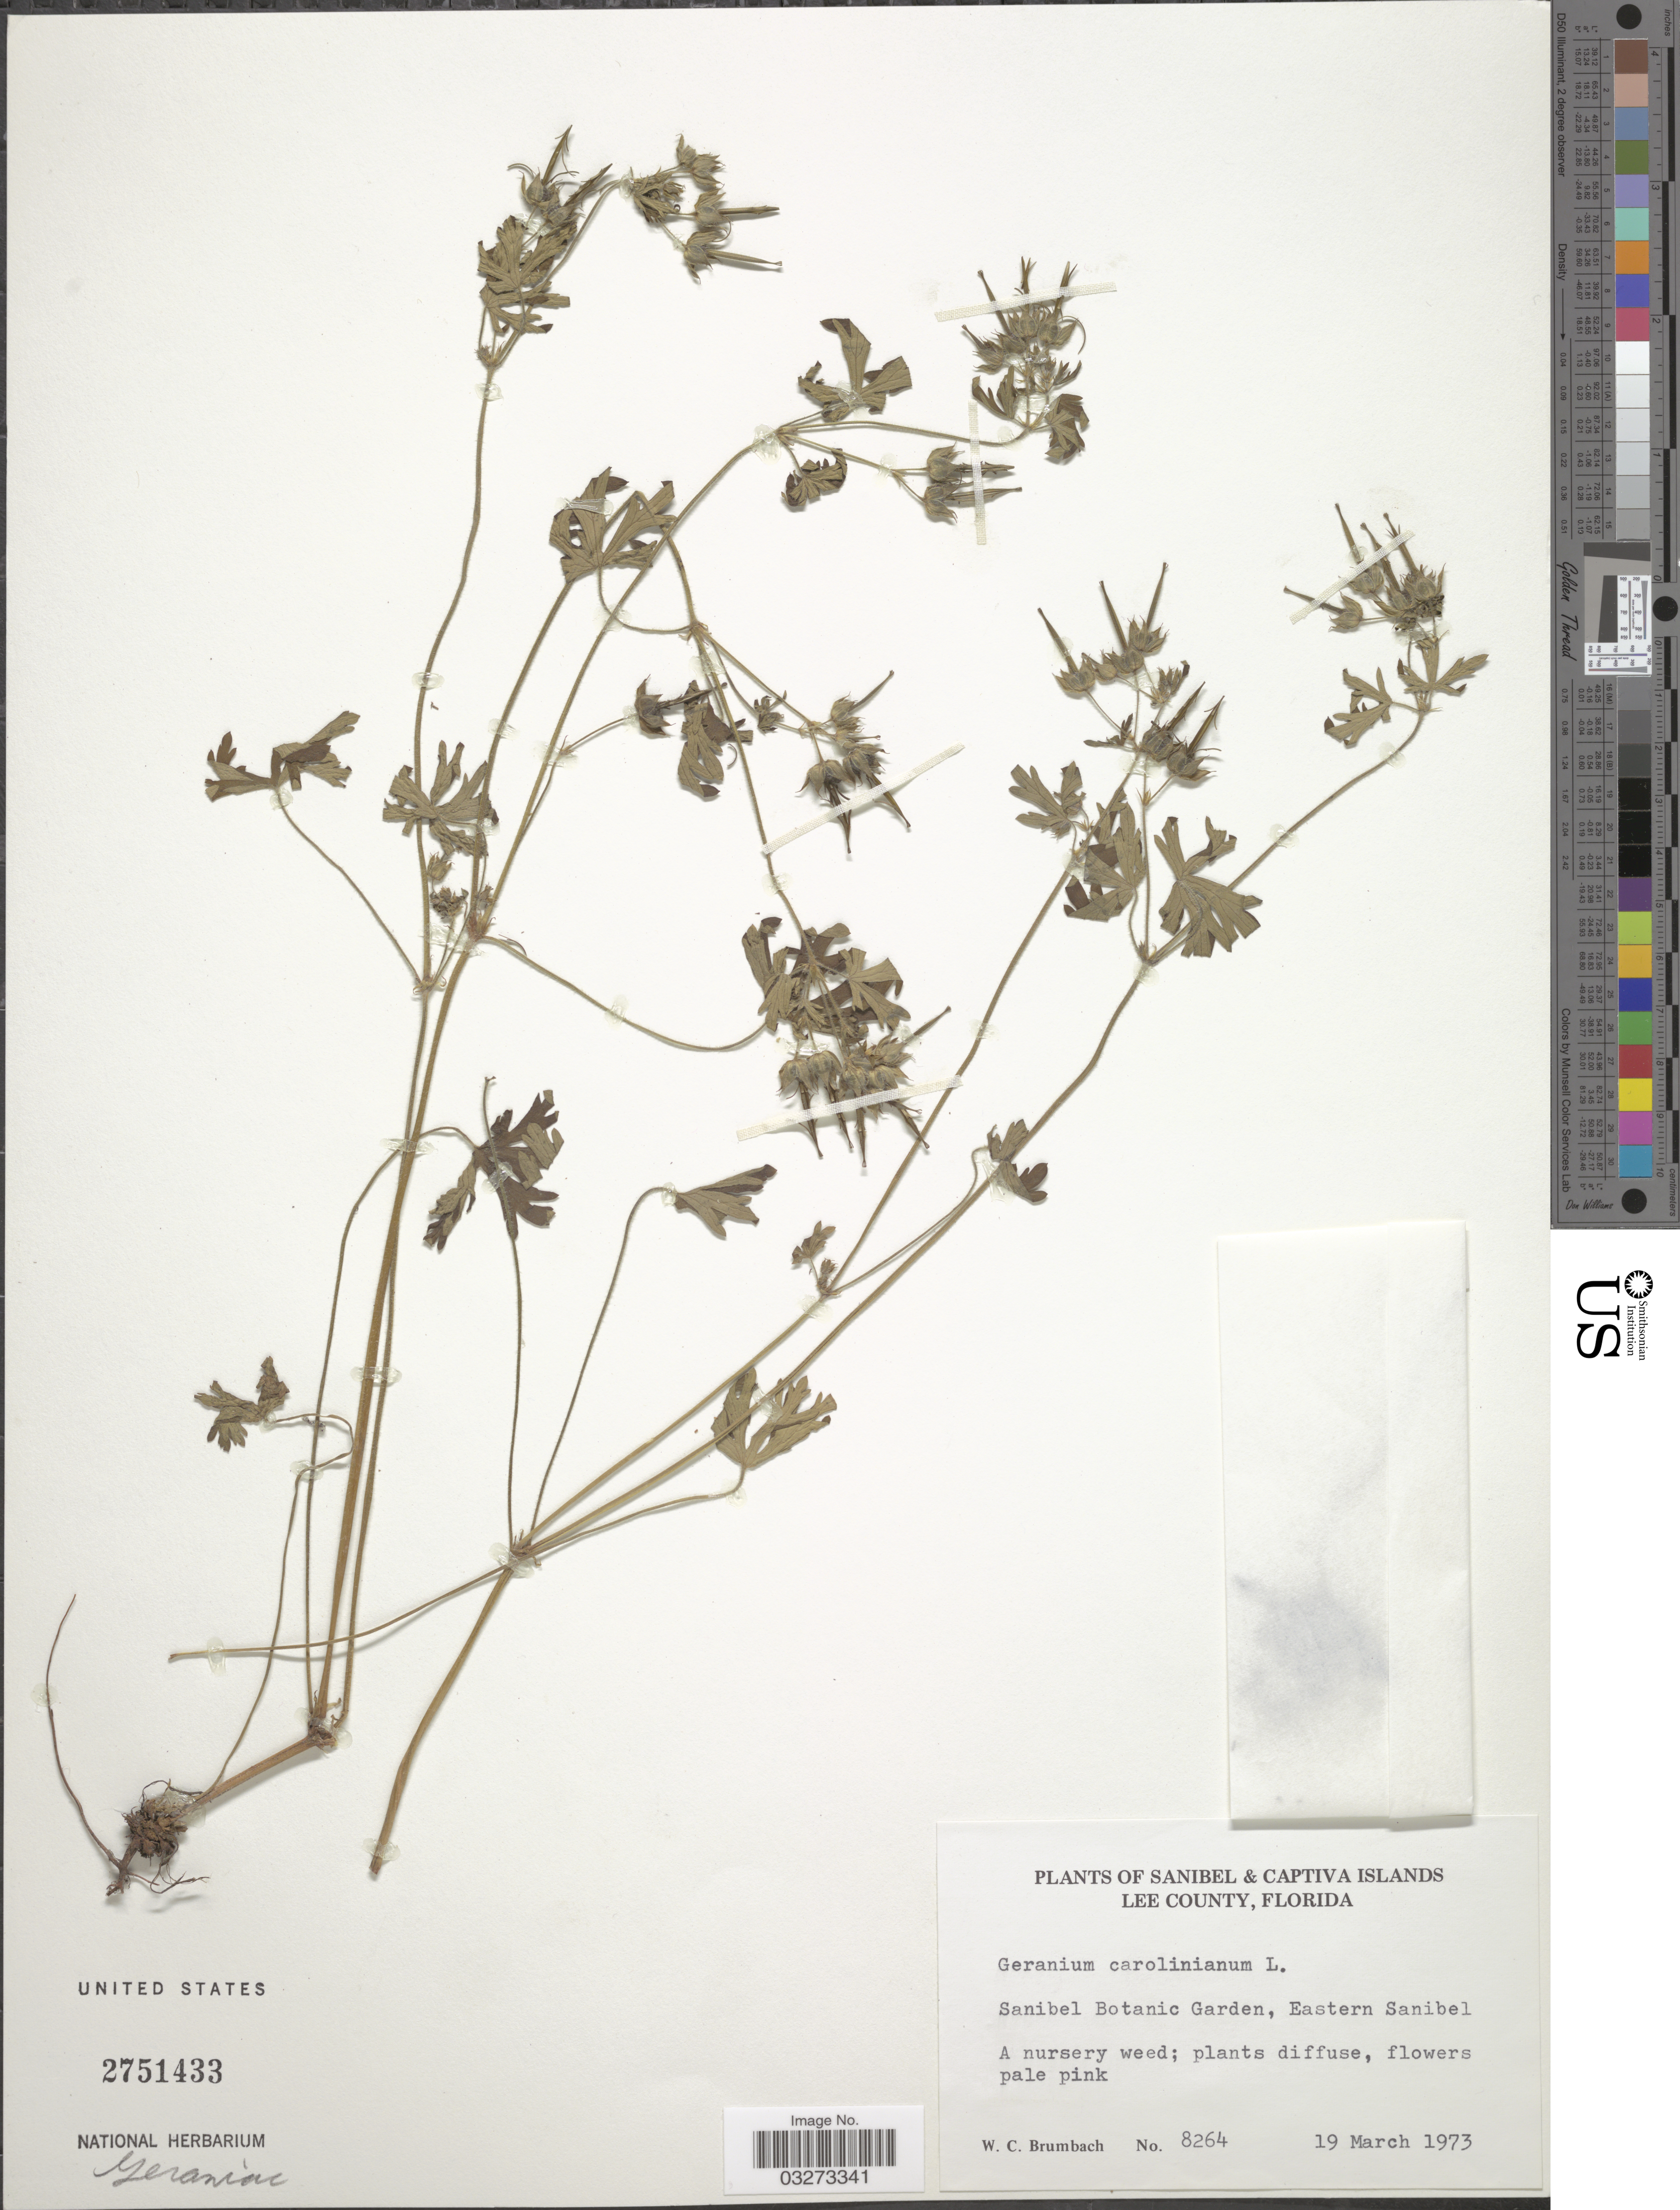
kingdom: Plantae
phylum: Tracheophyta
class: Magnoliopsida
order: Geraniales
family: Geraniaceae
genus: Geranium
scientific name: Geranium carolinianum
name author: L.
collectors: W. C. Brumbach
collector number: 8264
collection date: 1973-03-19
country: United States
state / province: Florida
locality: Sanibel Islands. Lee County. Sanibel Botanic Garden, Eastern Sanibel.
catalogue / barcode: US 2751433